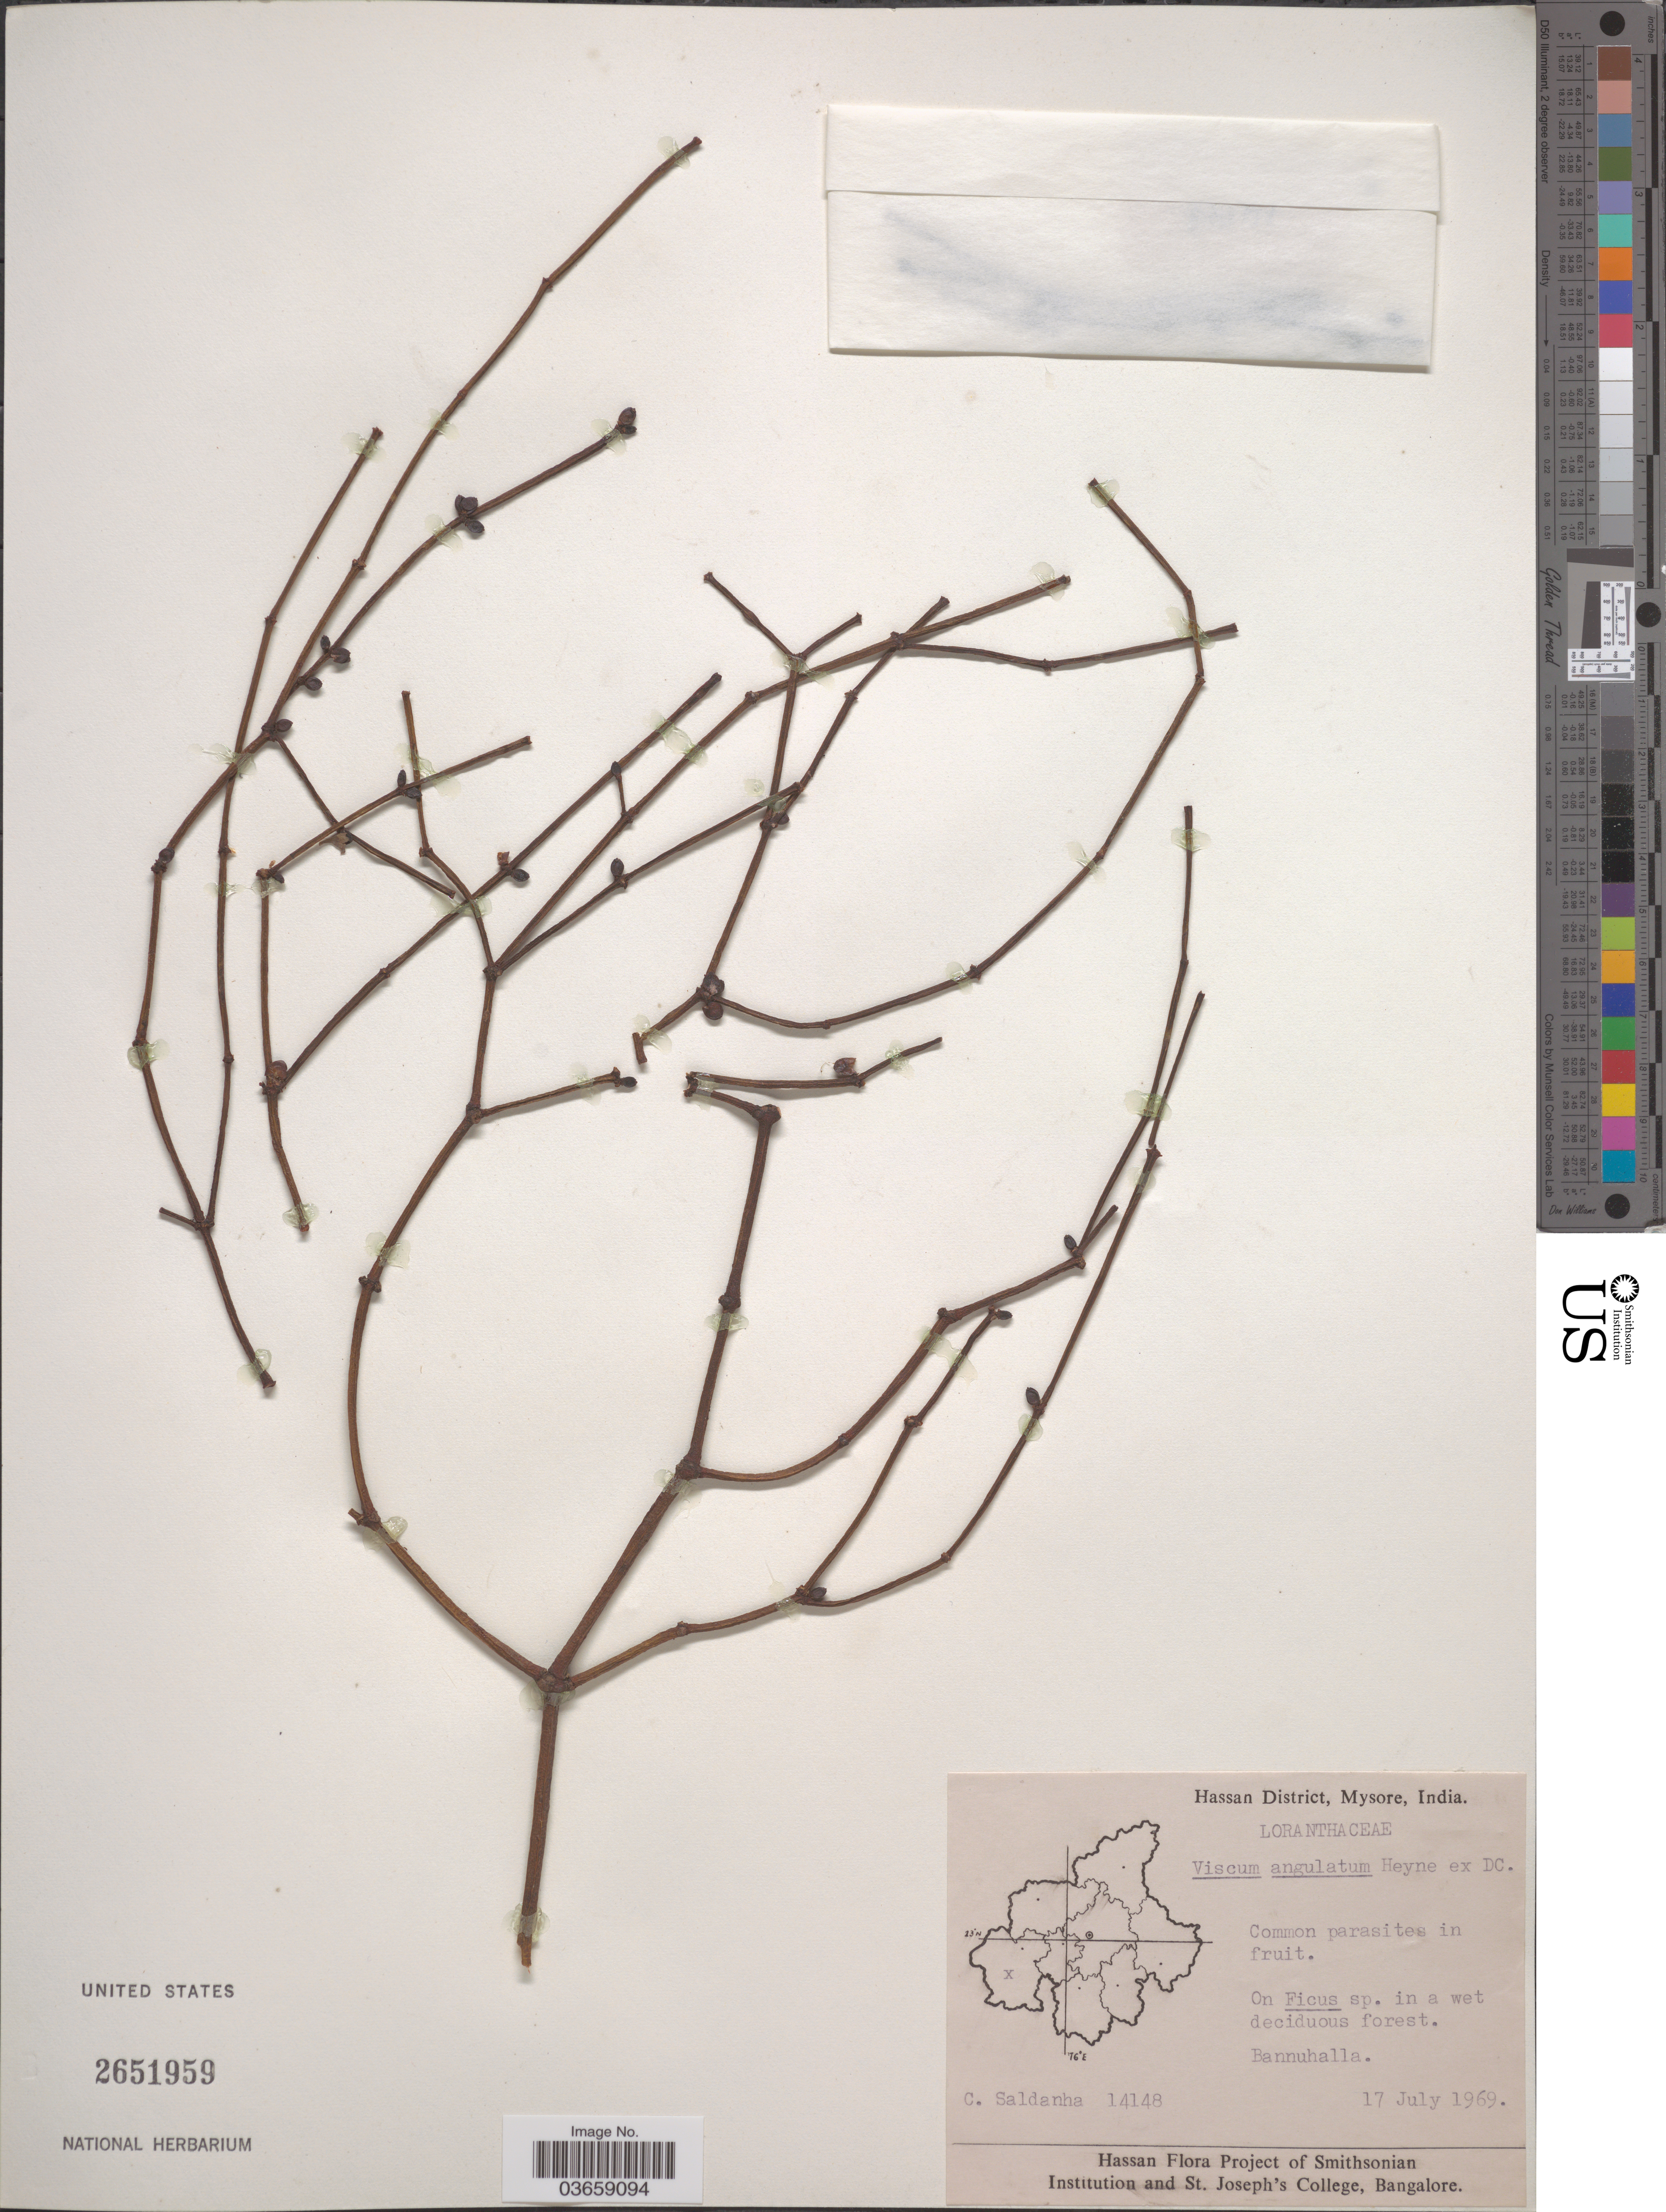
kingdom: Plantae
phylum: Tracheophyta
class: Magnoliopsida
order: Santalales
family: Viscaceae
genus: Viscum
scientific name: Viscum angulatum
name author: B. Heyne ex DC.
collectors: C. Saldanha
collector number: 14148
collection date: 1969-07-17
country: India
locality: Hassan District, Mysore. Bannuhalla.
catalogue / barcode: US 2651959